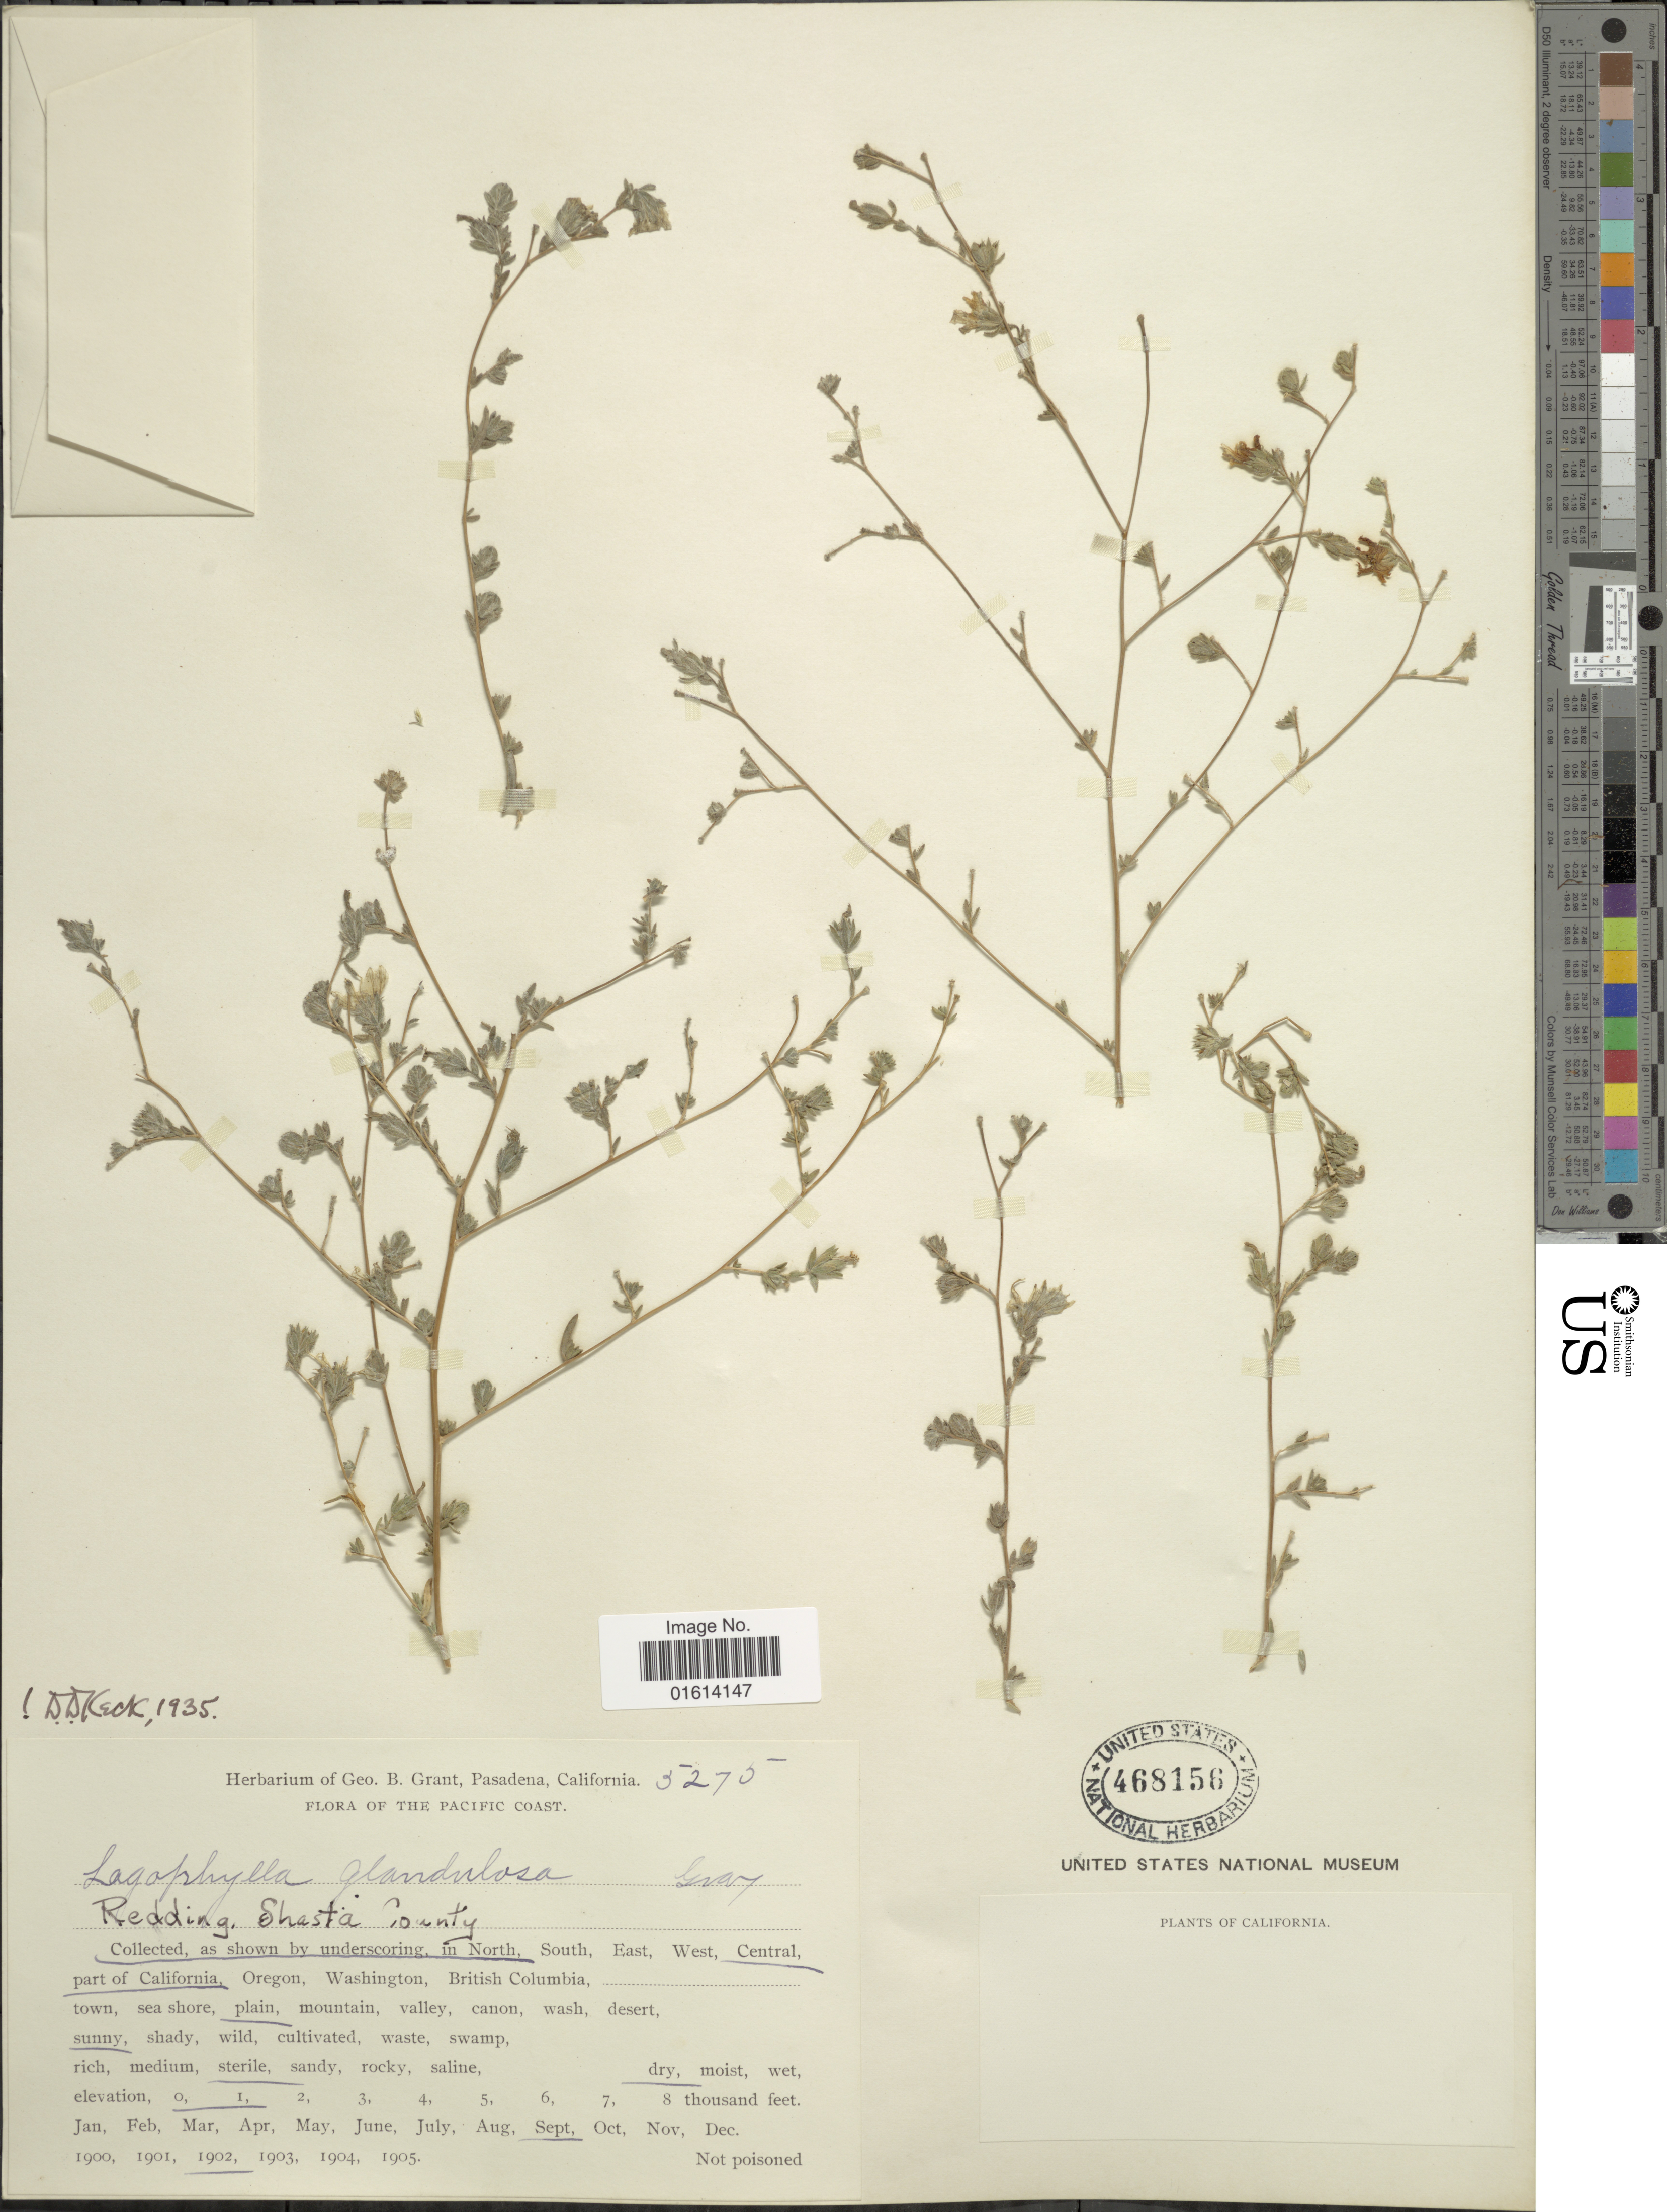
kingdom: Plantae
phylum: Tracheophyta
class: Magnoliopsida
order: Asterales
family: Asteraceae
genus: Lagophylla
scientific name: Lagophylla glandulosa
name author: A. Gray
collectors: ex herb. G. B. Grant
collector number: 5275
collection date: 1902-09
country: United States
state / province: California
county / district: Shasta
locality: Pacific Coast, Redding, Shasta County, North, Central part of California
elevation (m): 305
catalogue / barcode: US 468156